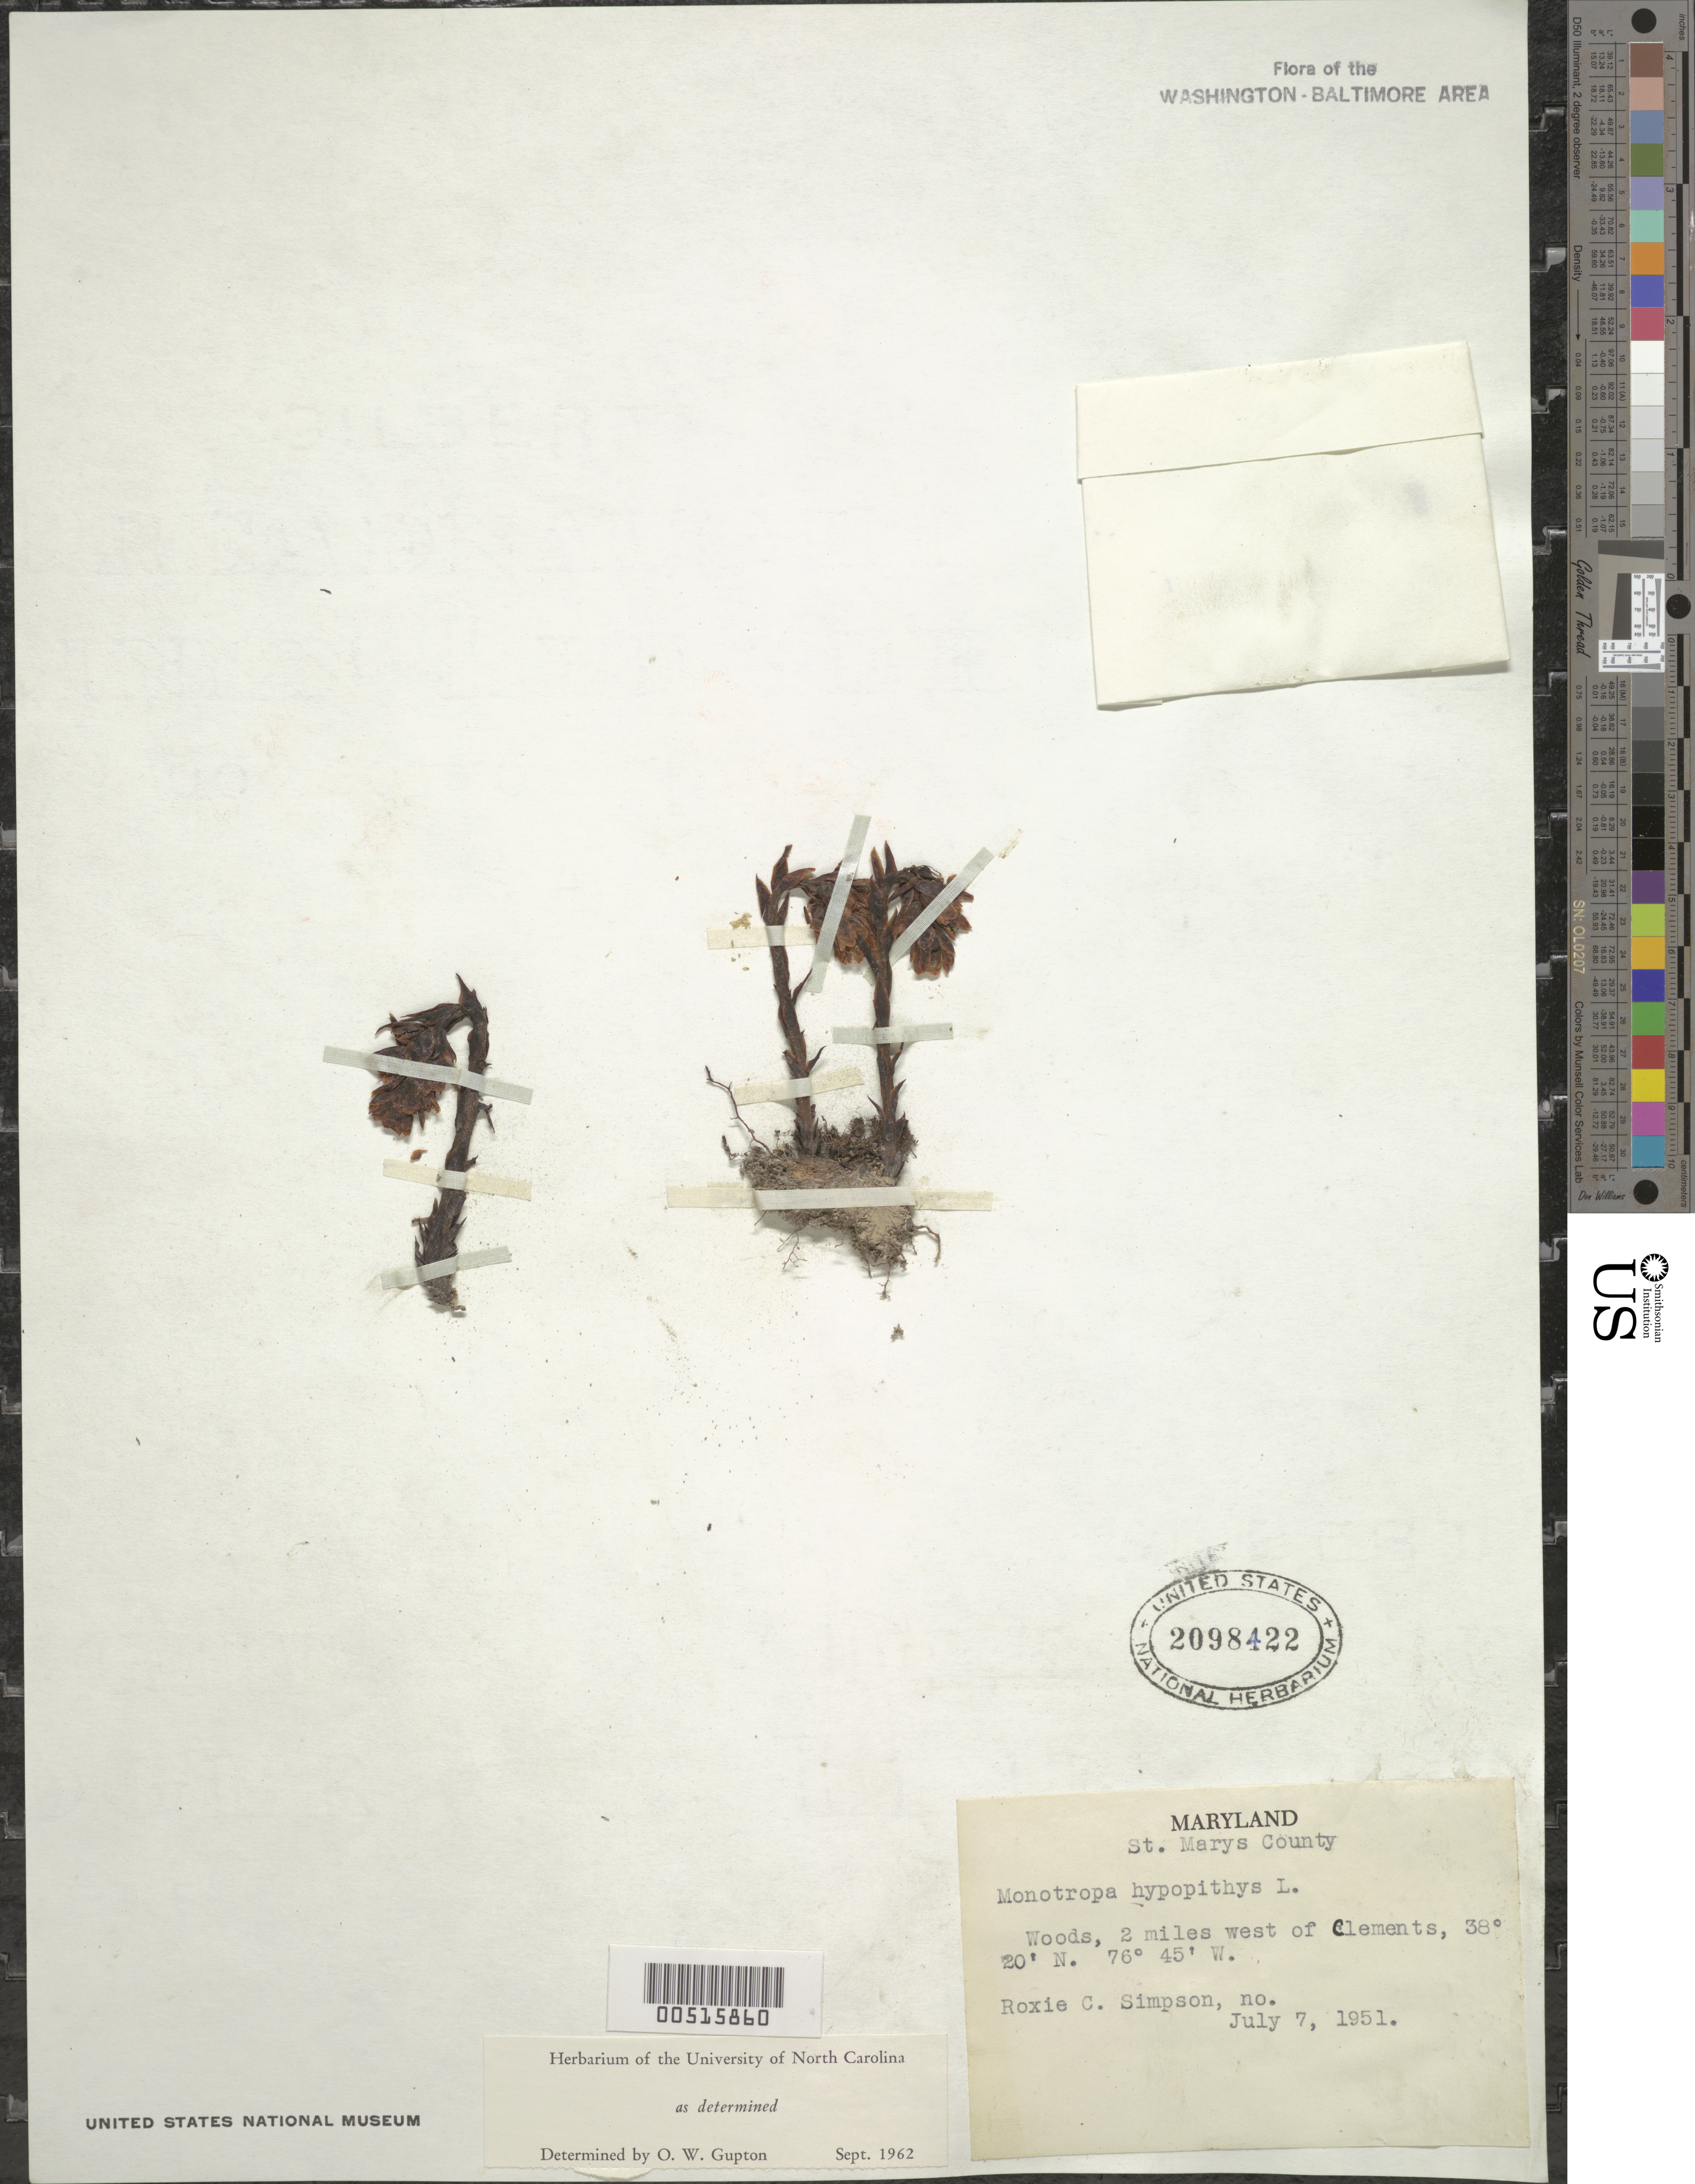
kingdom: Plantae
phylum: Tracheophyta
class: Magnoliopsida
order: Ericales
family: Ericaceae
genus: Hypopitys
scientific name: Hypopitys monotropa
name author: Crantz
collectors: R. Simpson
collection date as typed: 07 Jul 1951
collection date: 1951-07-07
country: United States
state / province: Maryland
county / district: St. Mary's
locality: Clements, 2 mi. W of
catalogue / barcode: US 2098422